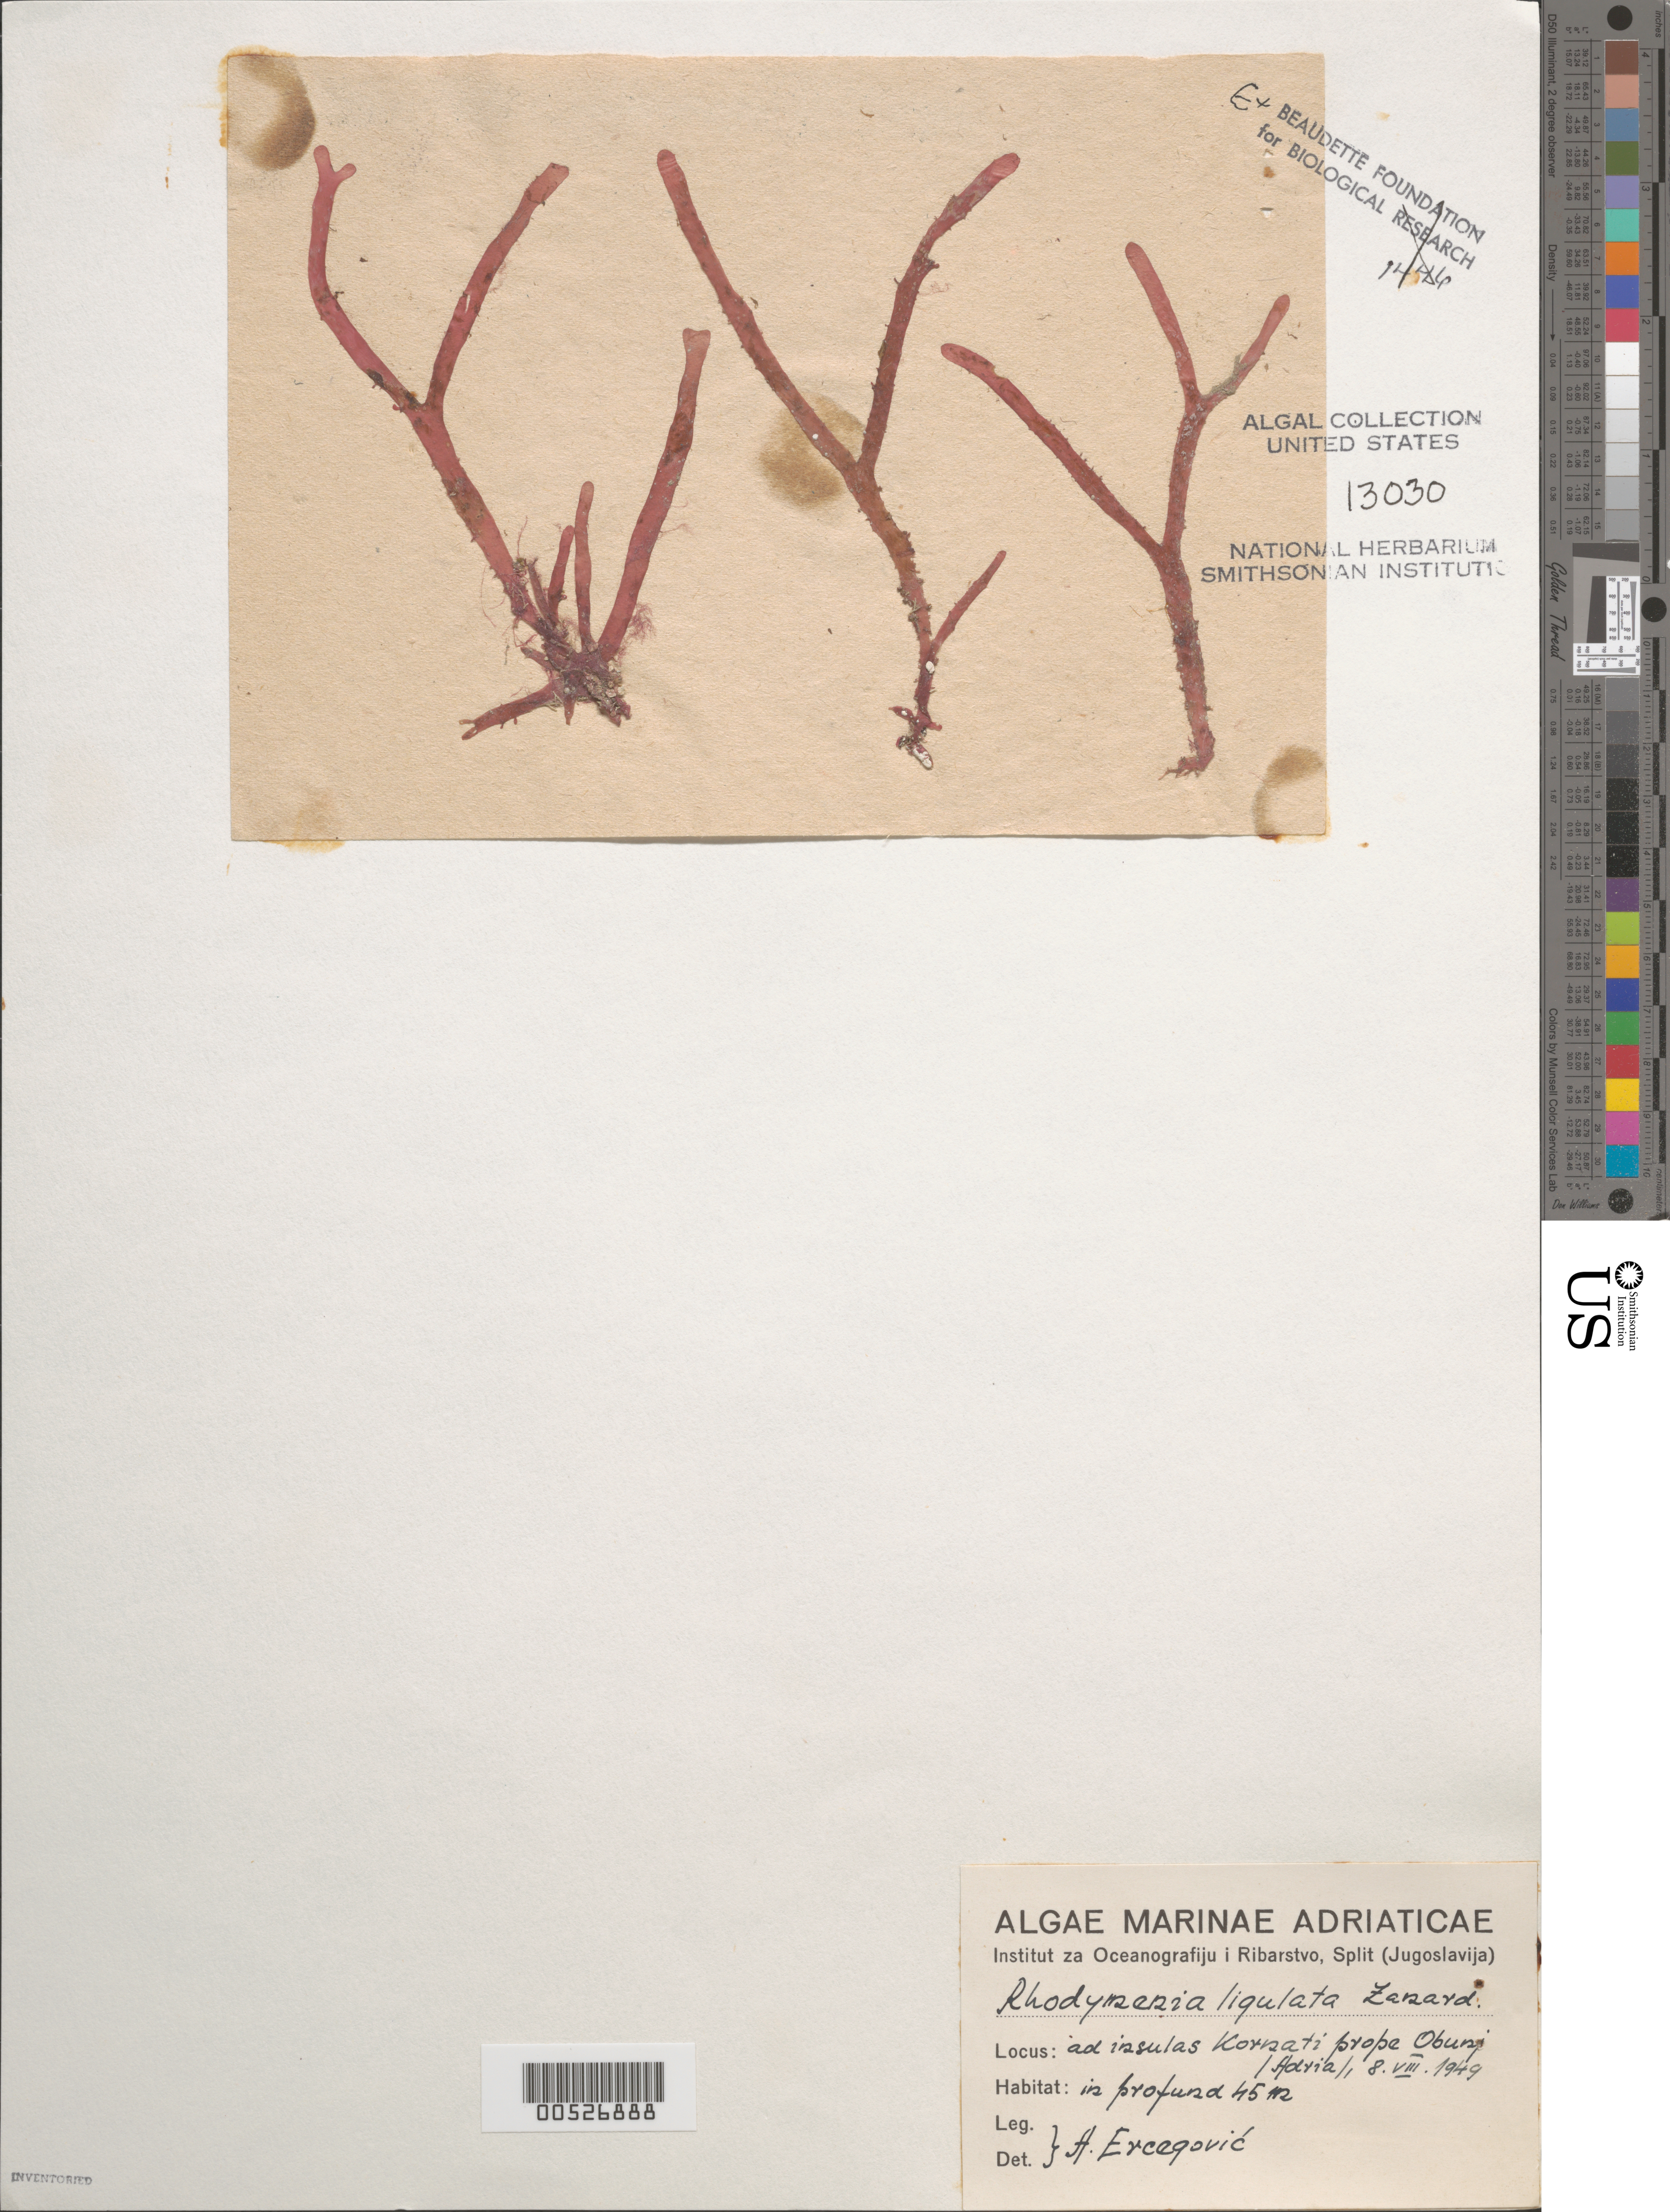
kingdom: Plantae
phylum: Rhodophyta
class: Florideophyceae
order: Rhodymeniales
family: Rhodymeniaceae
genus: Rhodymenia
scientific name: Rhodymenia ligulata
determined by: Ercegovic, A.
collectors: A. Ercegovic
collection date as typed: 08 Aug 1949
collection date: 1949-08-08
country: Croatia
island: Kornat Otok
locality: Near Obuni, Adriatic Sea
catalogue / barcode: US 13030